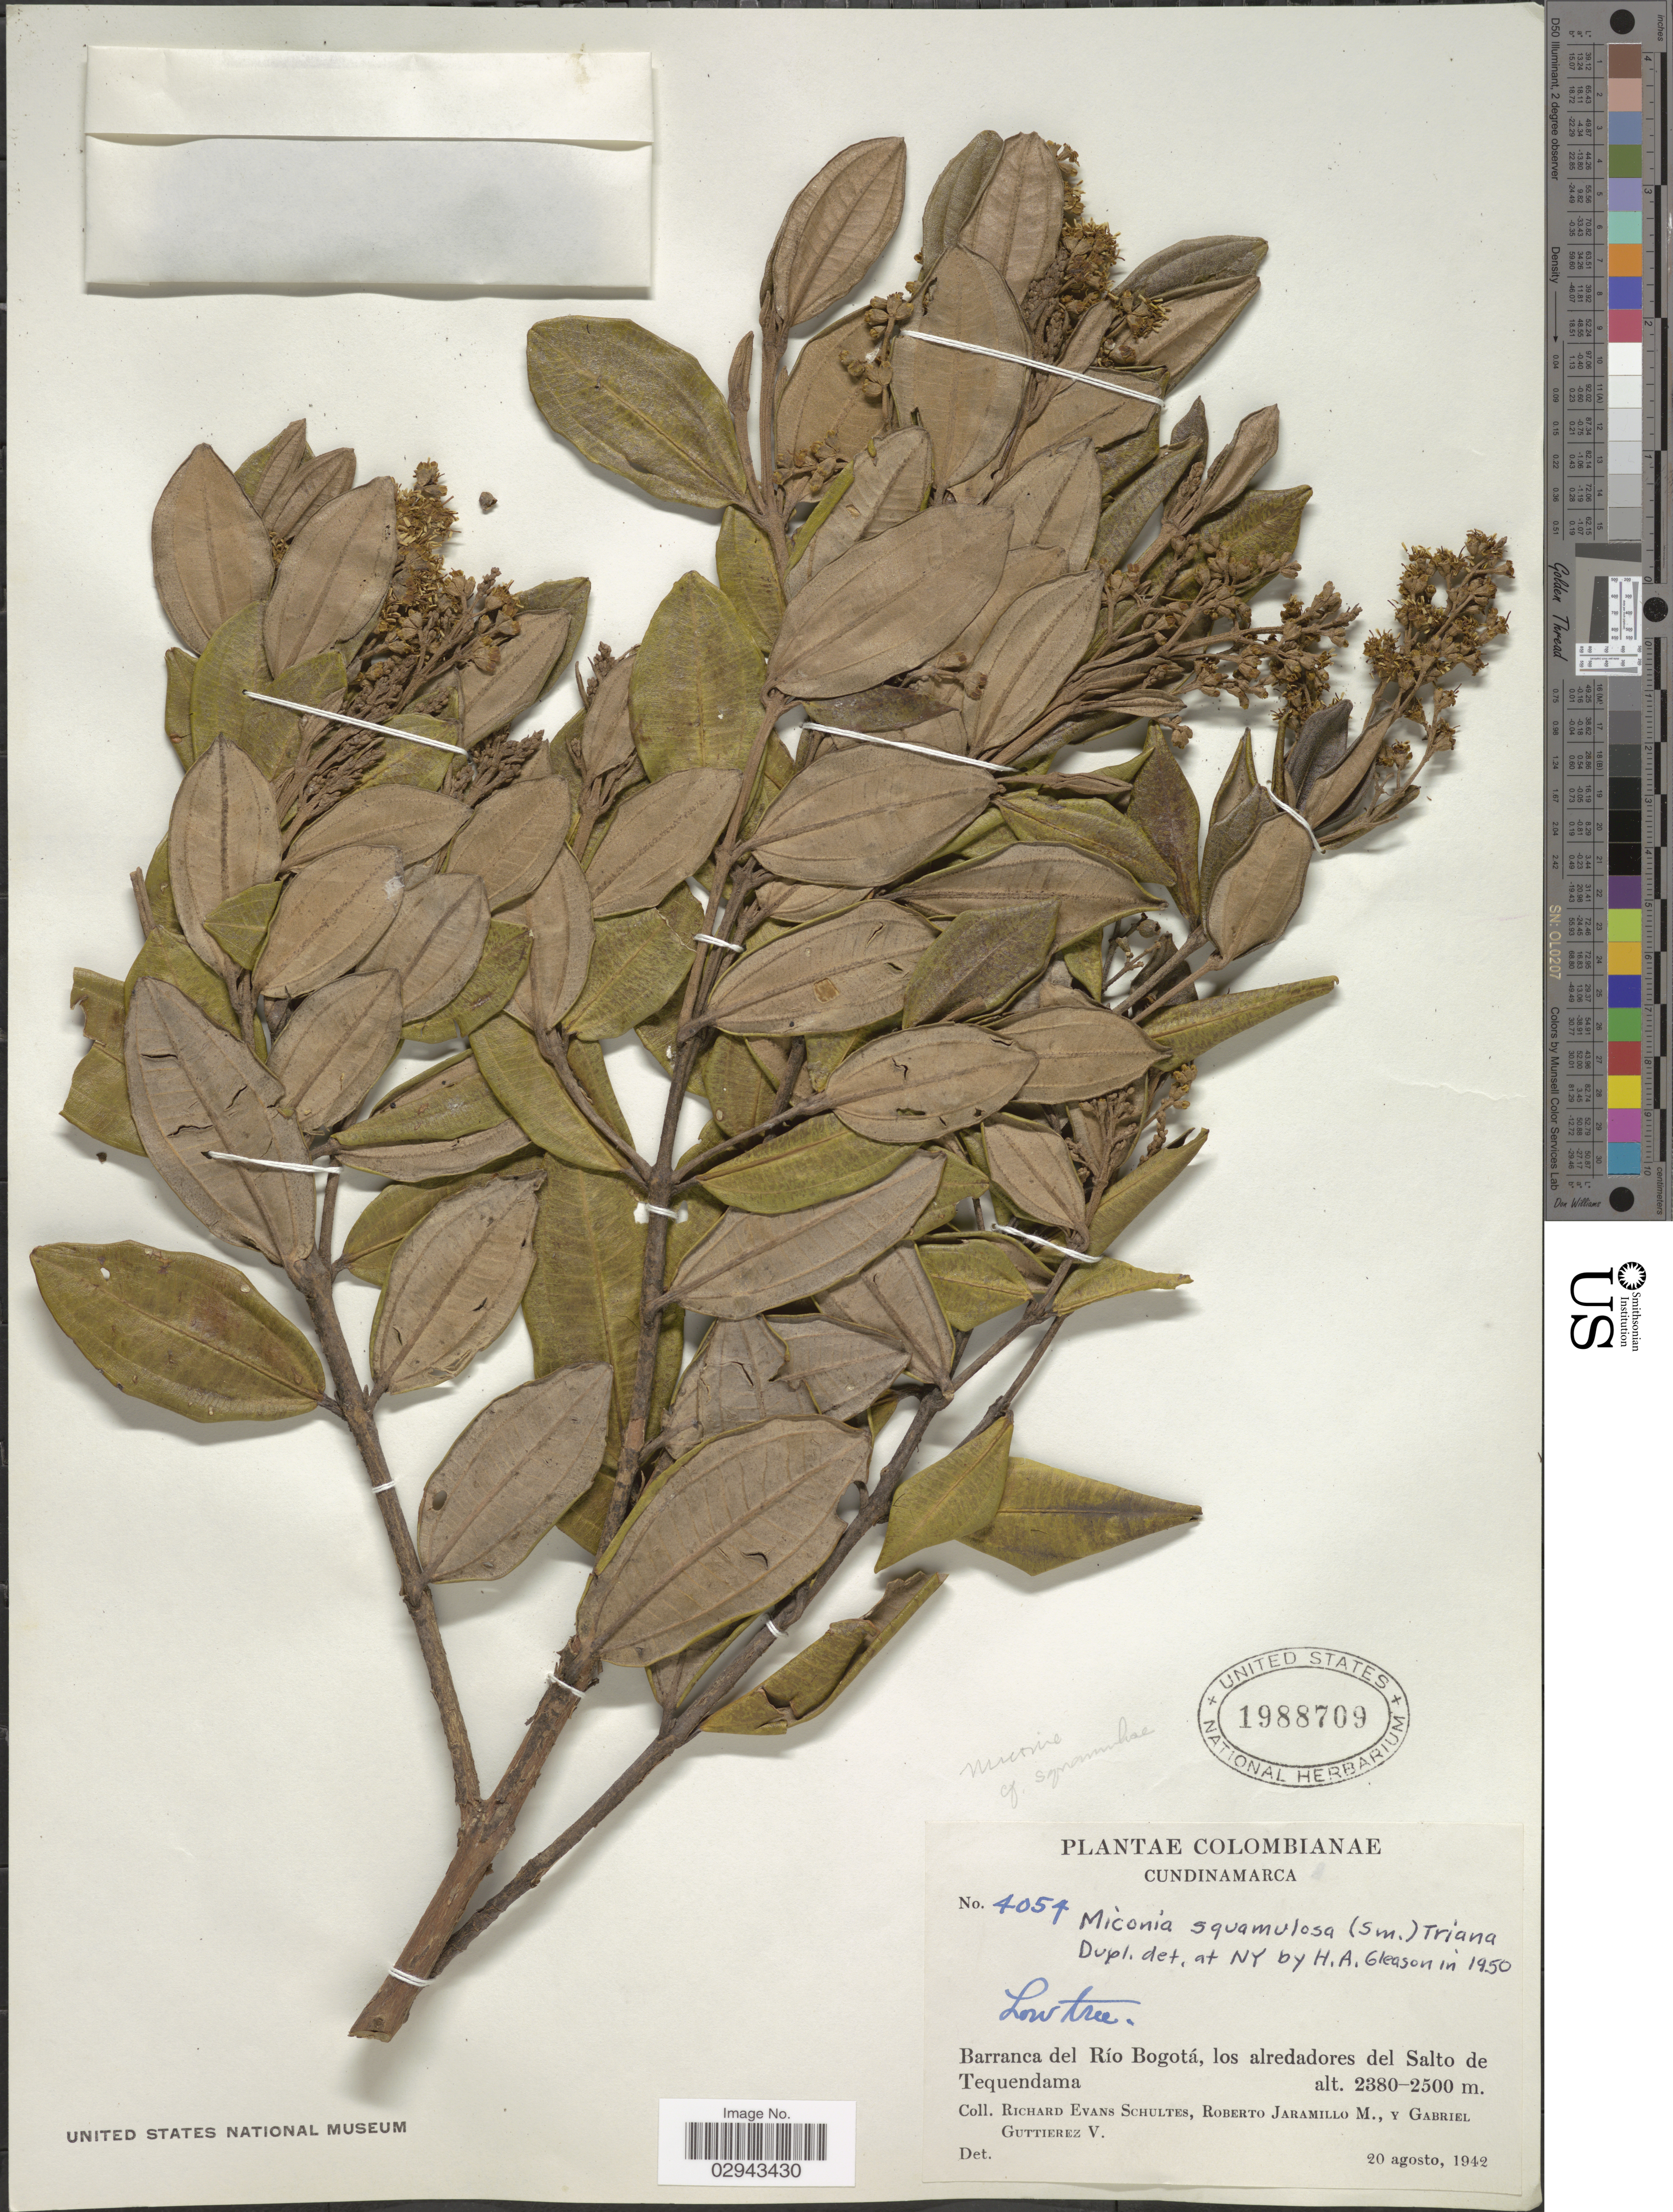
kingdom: Plantae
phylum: Tracheophyta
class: Magnoliopsida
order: Myrtales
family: Melastomataceae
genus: Miconia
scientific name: Miconia squamulosa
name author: (Sm.) Triana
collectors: R. E. Schultes, R. Jaramillo M. & G. Guttierez V.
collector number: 4054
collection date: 1942-08-20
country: Colombia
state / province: Cundinamarca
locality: Barranca del Río Bogotá, los alrededores del Salto de Tequendama.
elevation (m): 2380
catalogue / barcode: US 1988709